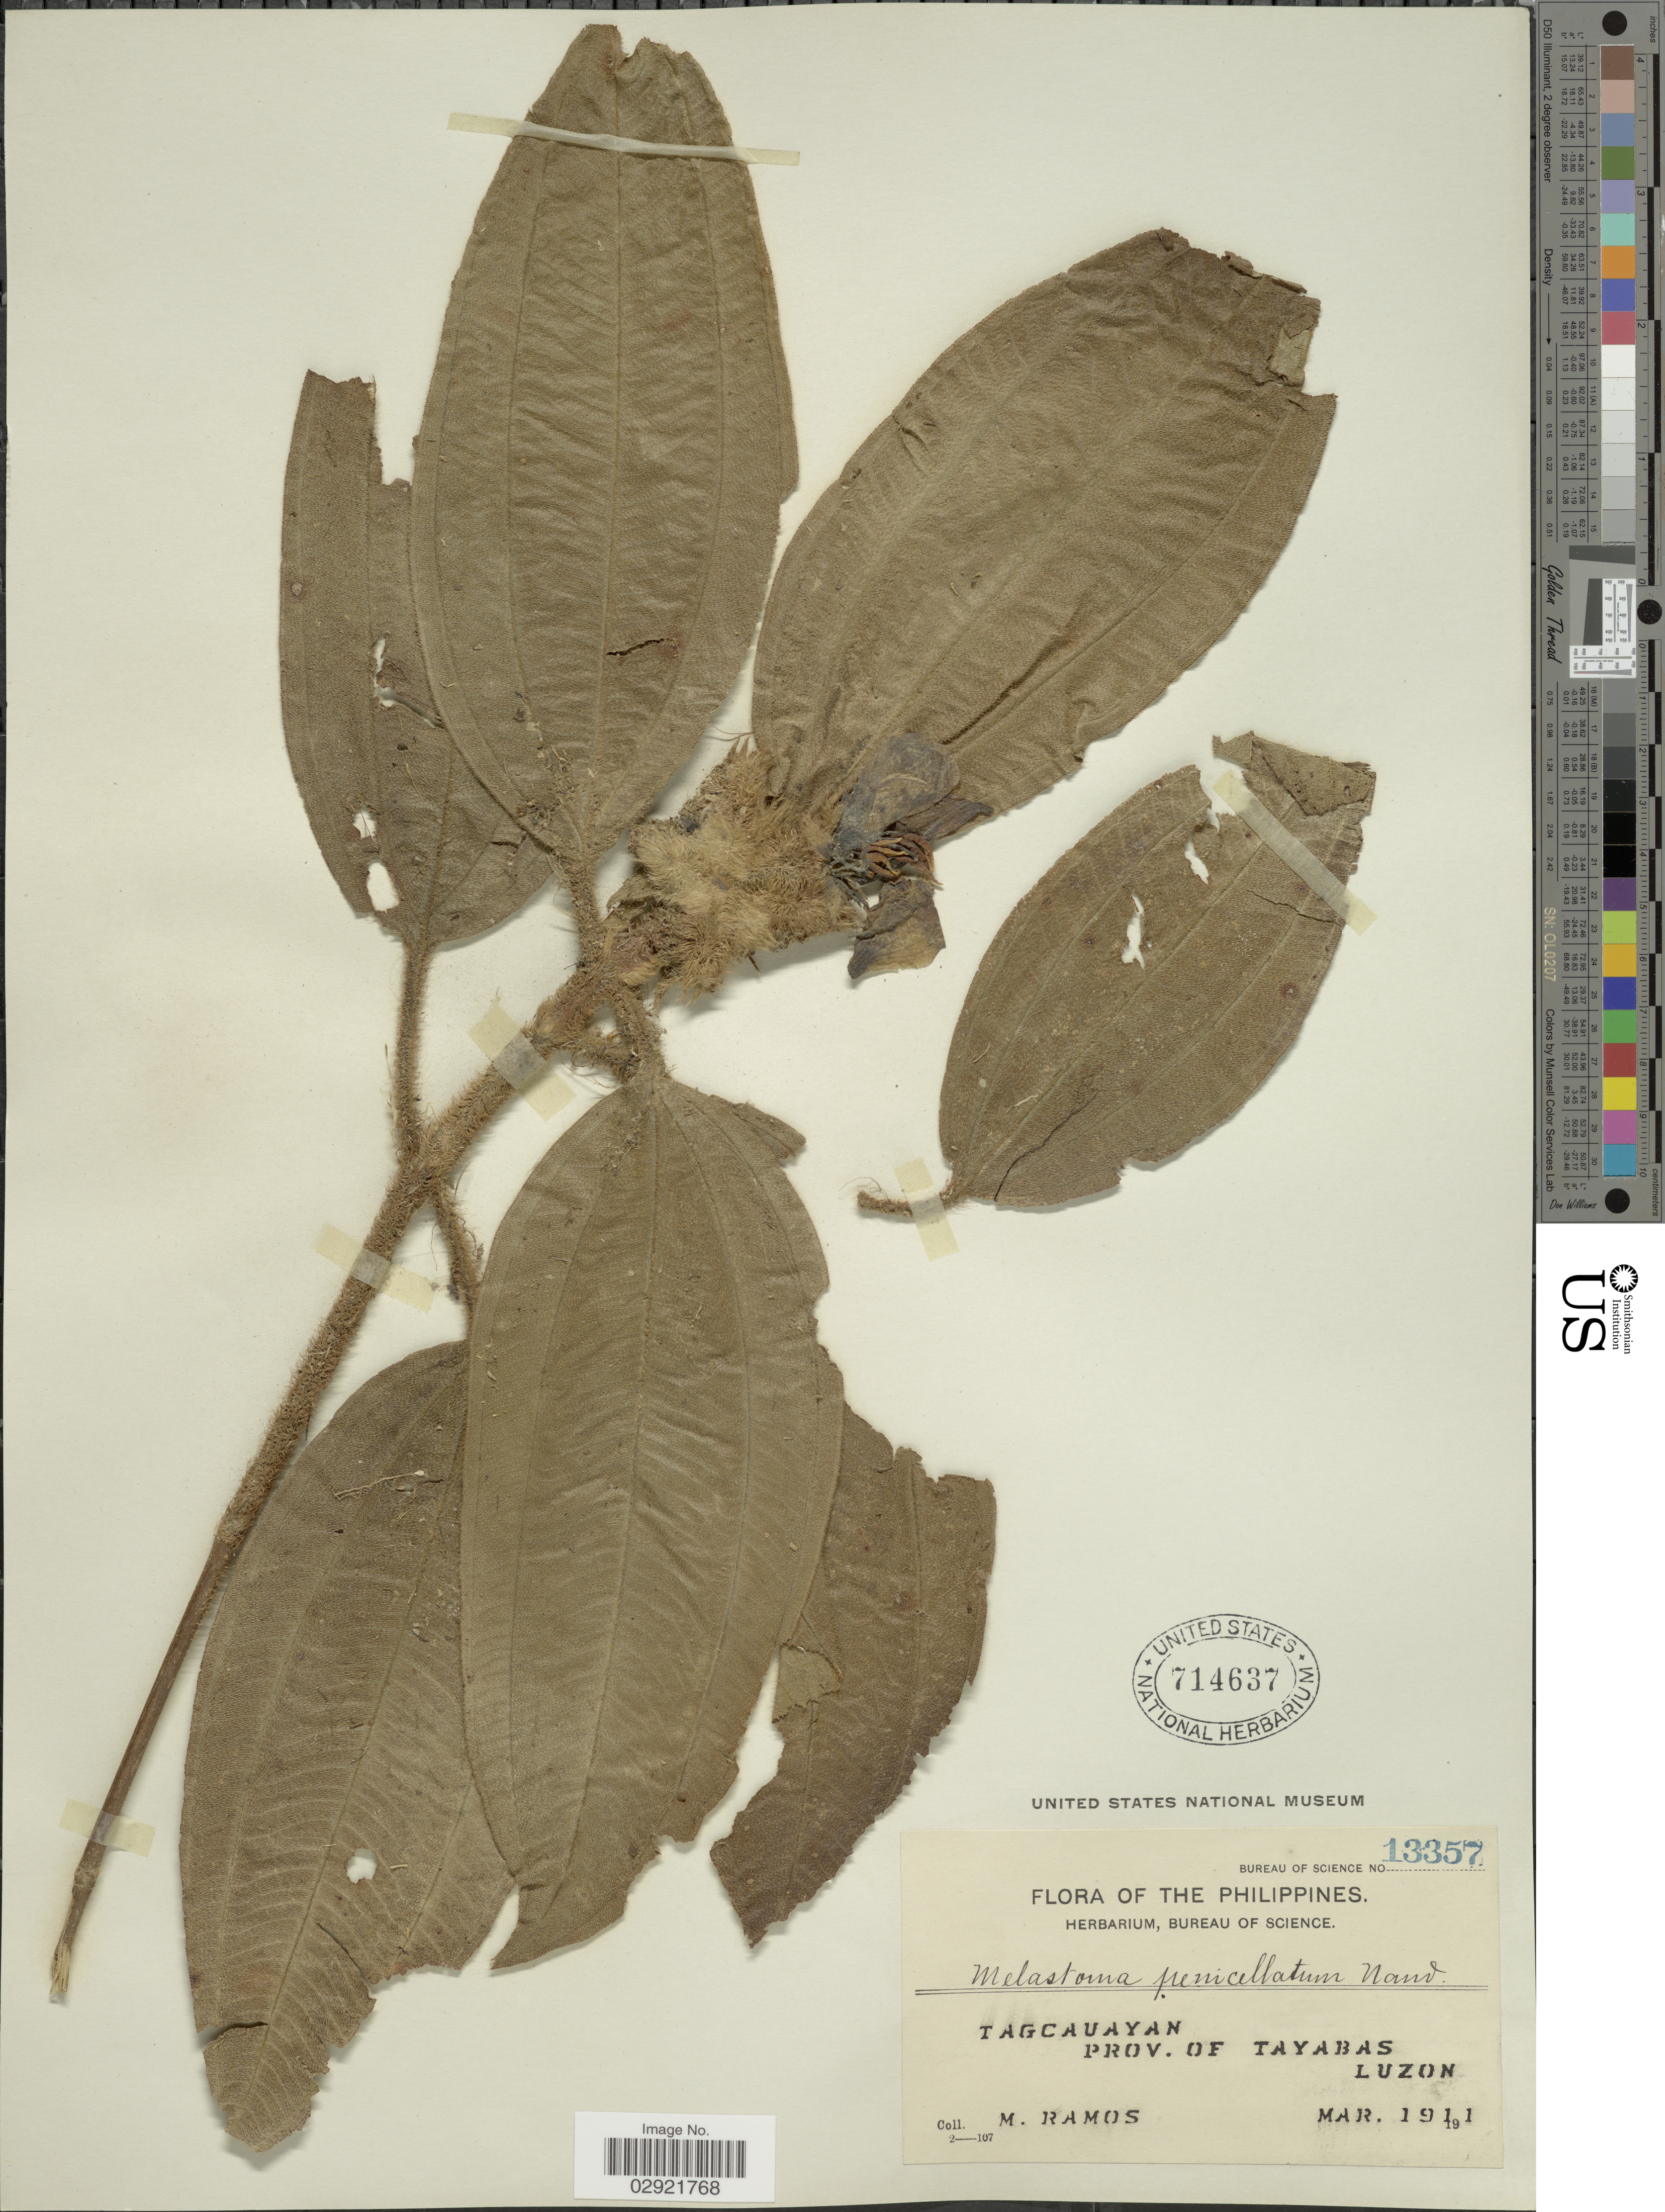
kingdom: Plantae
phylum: Tracheophyta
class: Magnoliopsida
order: Myrtales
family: Melastomataceae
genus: Melastoma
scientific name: Melastoma crinitum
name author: Roxb.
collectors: M. Ramos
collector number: Bureau of Science 13357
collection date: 1911-03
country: Philippines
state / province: Calabarzon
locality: Tagcauayan. Prov. of Tayabas. Luzon.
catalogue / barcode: US 714637